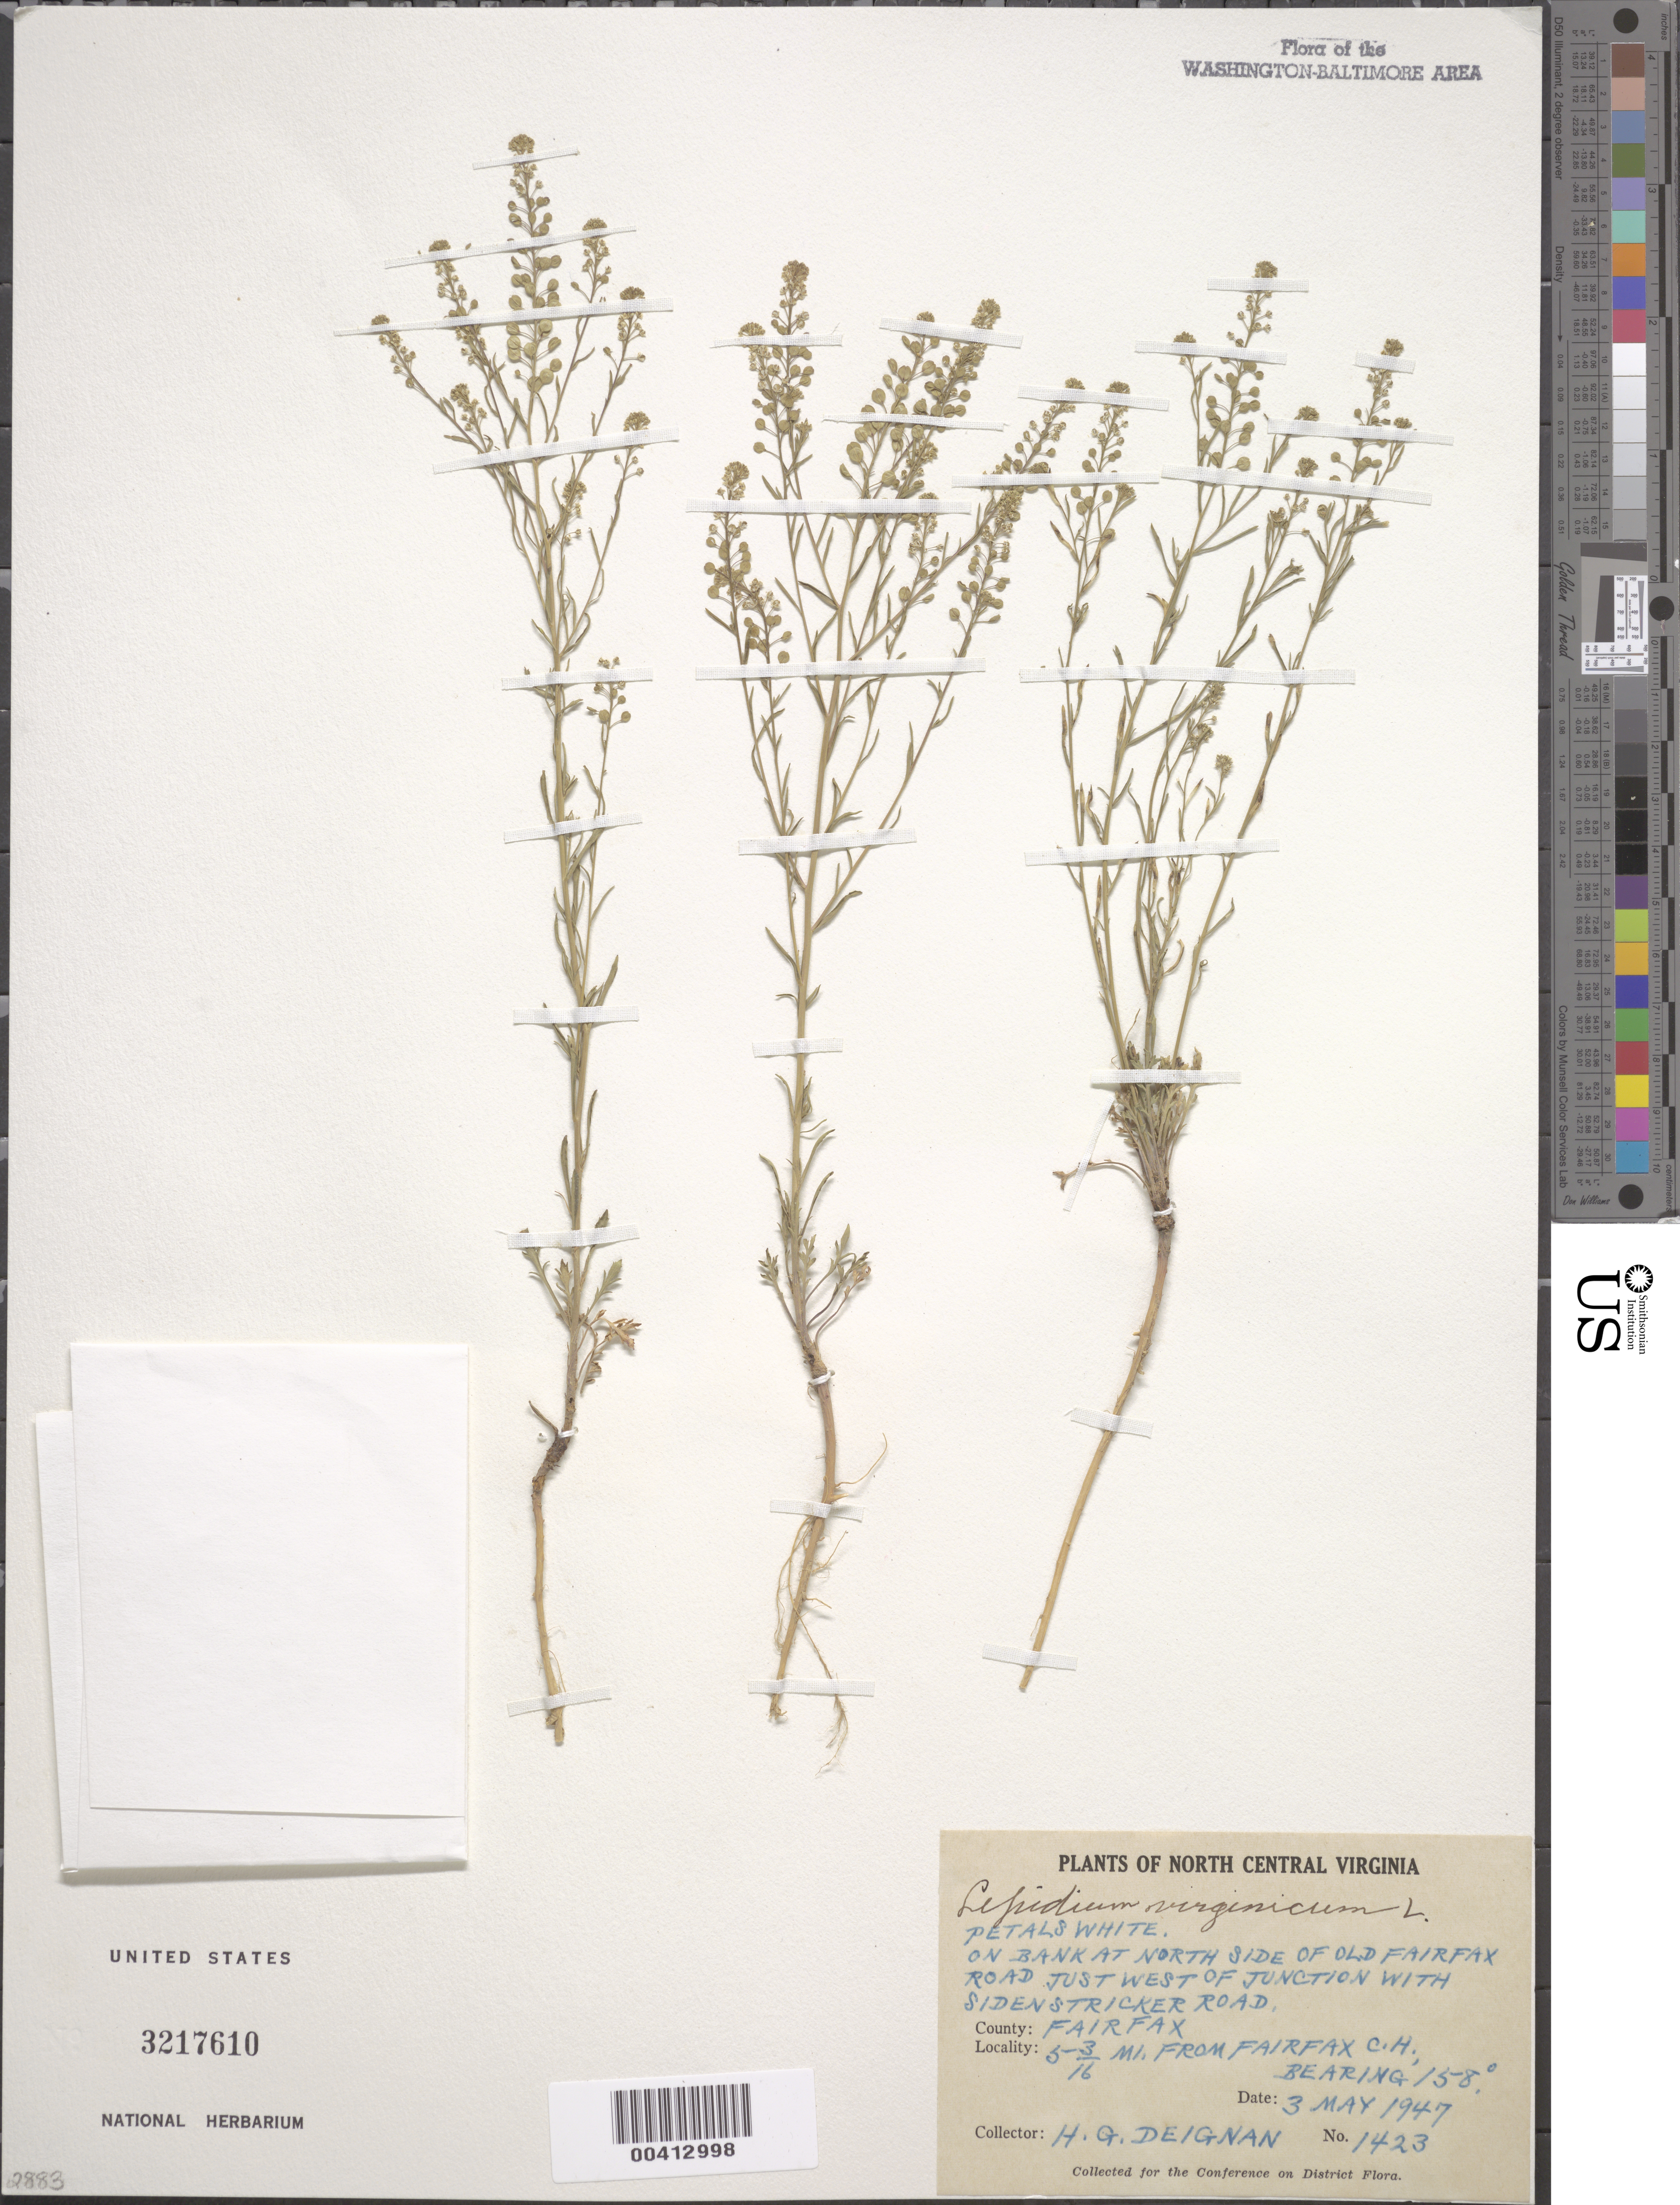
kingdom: Plantae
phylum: Tracheophyta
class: Magnoliopsida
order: Brassicales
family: Brassicaceae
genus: Lepidium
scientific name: Lepidium virginicum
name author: L.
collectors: H. Deignan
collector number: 1423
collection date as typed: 03 May 1947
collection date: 1947-05-03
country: United States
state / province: Virginia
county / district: Fairfax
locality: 5 3/16 mi. from Fairfax County Courthouse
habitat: On bank of road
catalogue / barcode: US 3217610